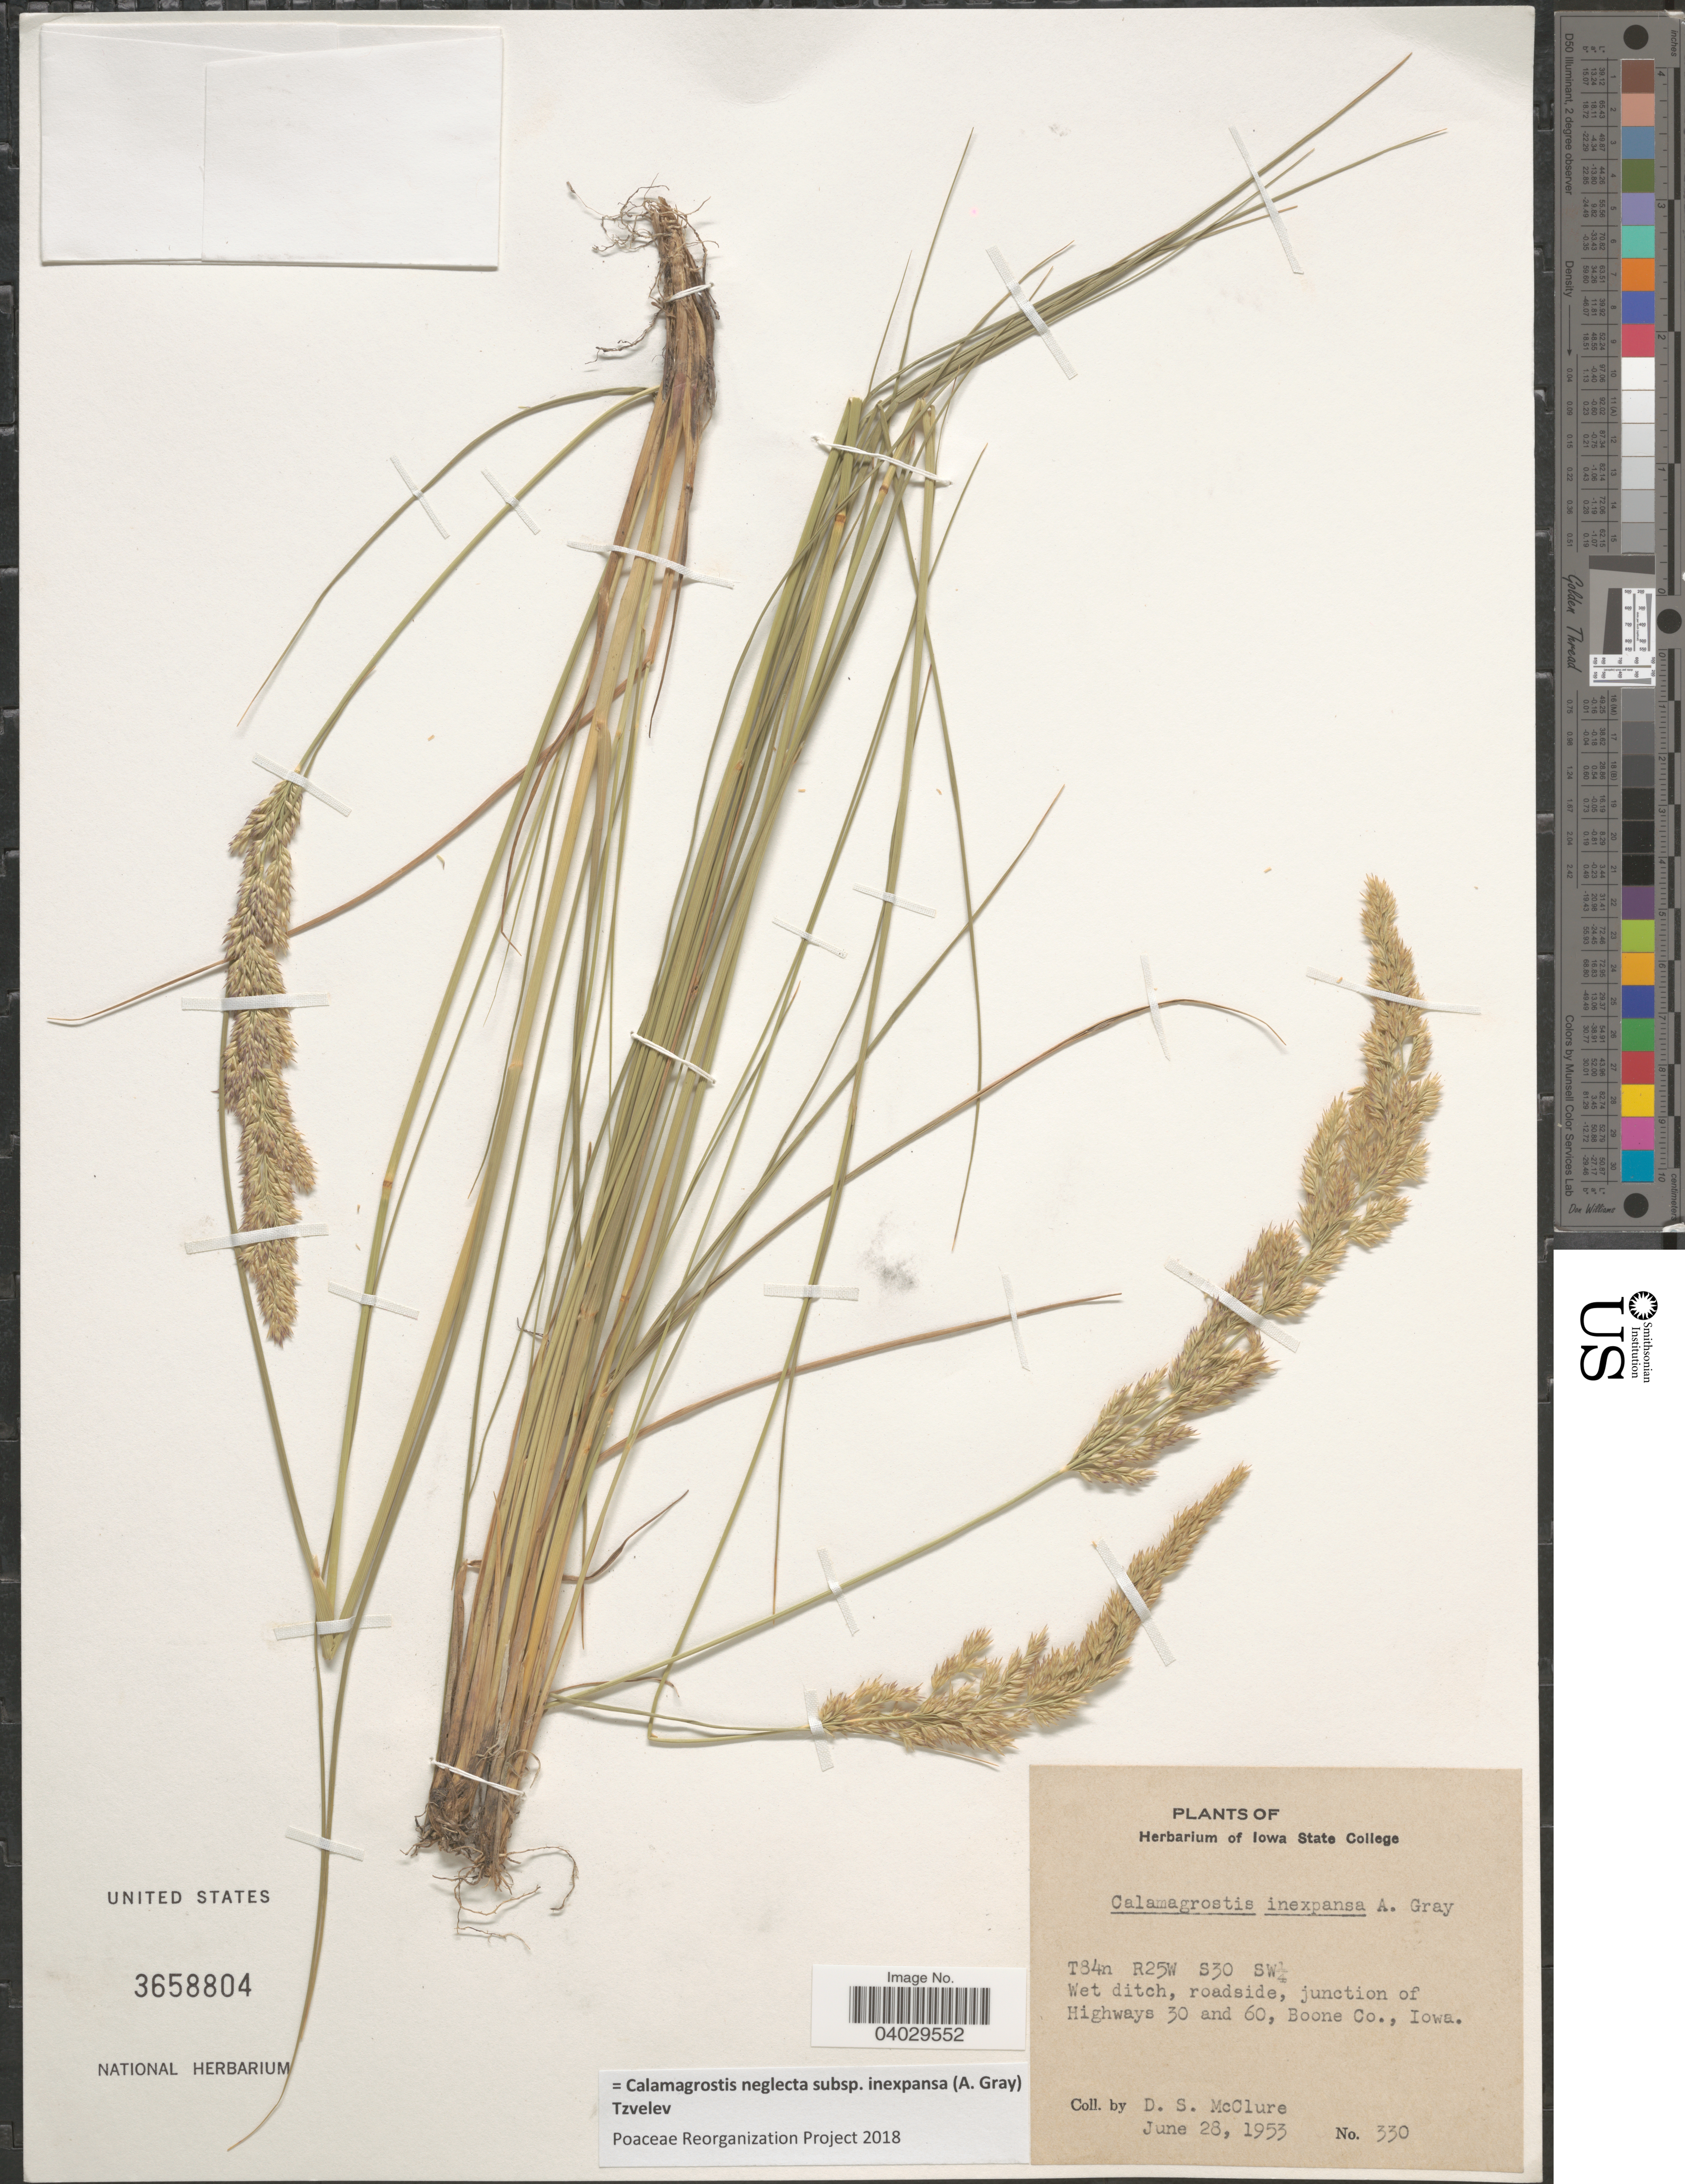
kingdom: Plantae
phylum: Tracheophyta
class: Liliopsida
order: Poales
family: Poaceae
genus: Calamagrostis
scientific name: Calamagrostis neglecta subsp. inexpansa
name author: (A. Gray) Tzvelev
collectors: D. McClure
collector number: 330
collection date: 1953-06-28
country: United States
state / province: Iowa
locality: T84n R25W S30 SW¼. Wet ditch, roadside, junction of Highways 30 and 60, Boone Co.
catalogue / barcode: US 3658804